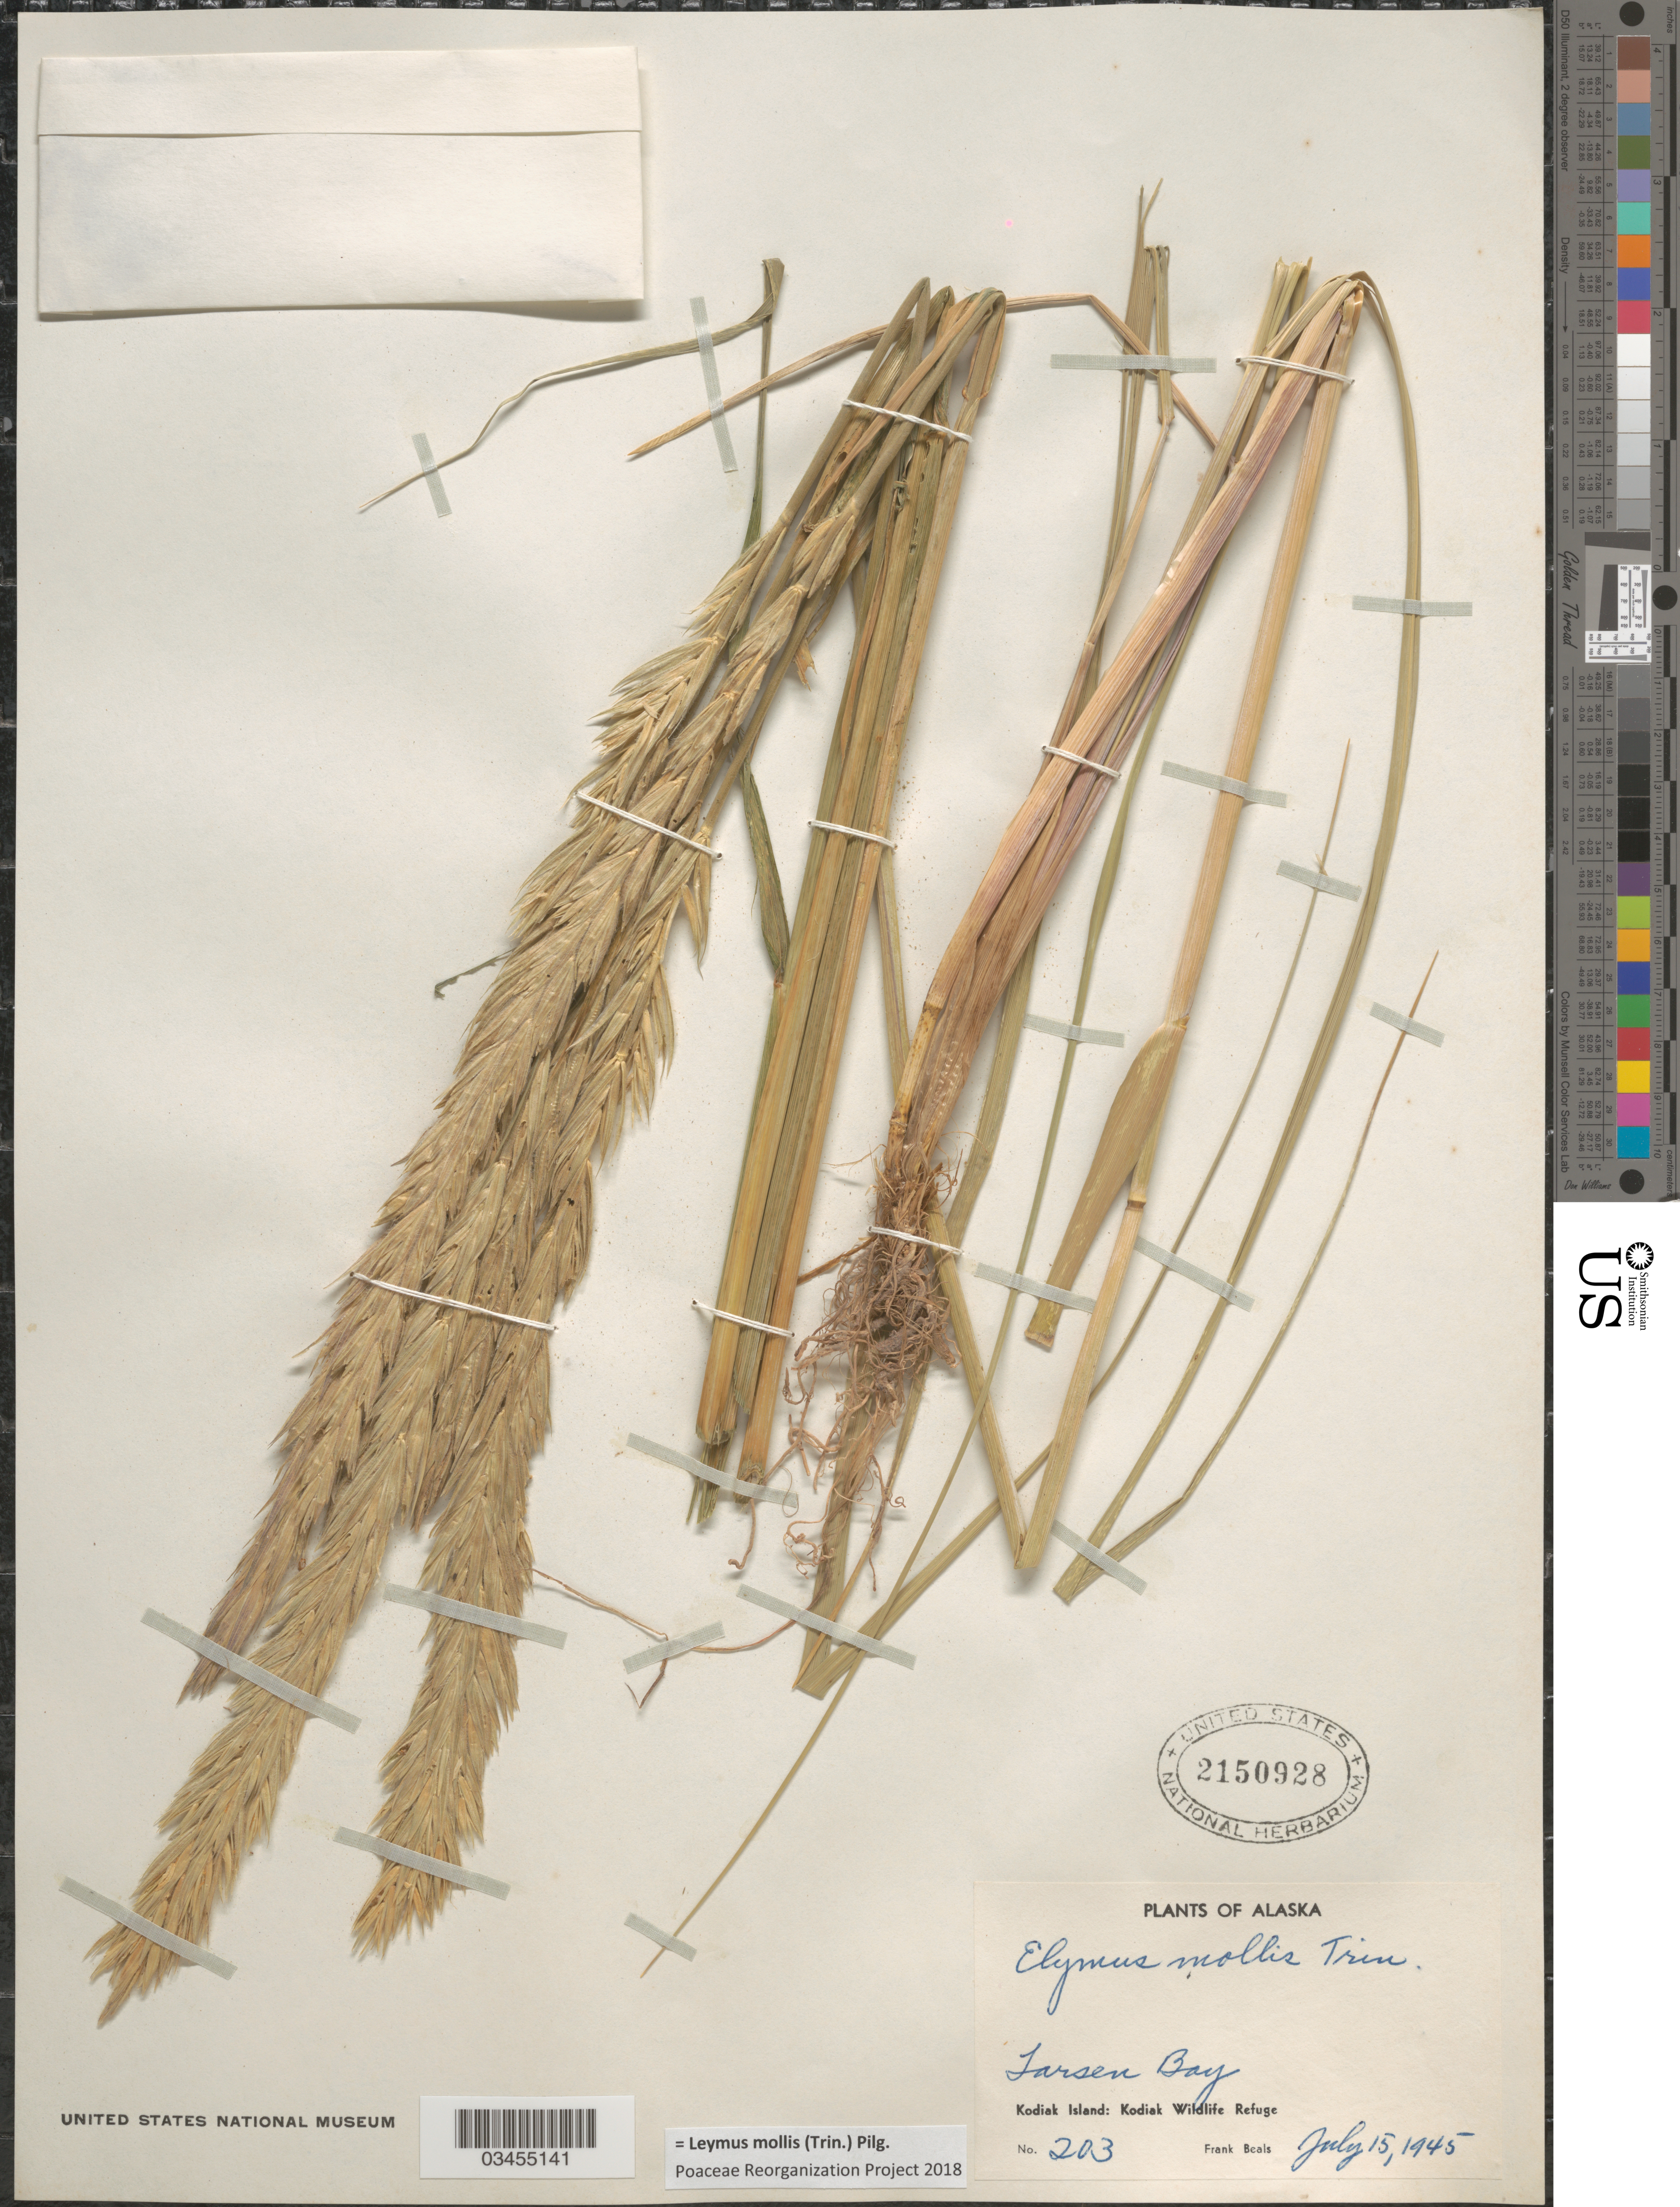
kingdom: Plantae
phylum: Tracheophyta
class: Liliopsida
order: Poales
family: Poaceae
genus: Leymus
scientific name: Leymus mollis subsp. mollis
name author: (Trin.) Pilg.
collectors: F. Beals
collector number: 203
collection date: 1945-07-15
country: United States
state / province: Alaska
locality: Larsen Bay. Kodiak Island: Kodiak Wildlife Refuge.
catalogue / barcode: US 2150928